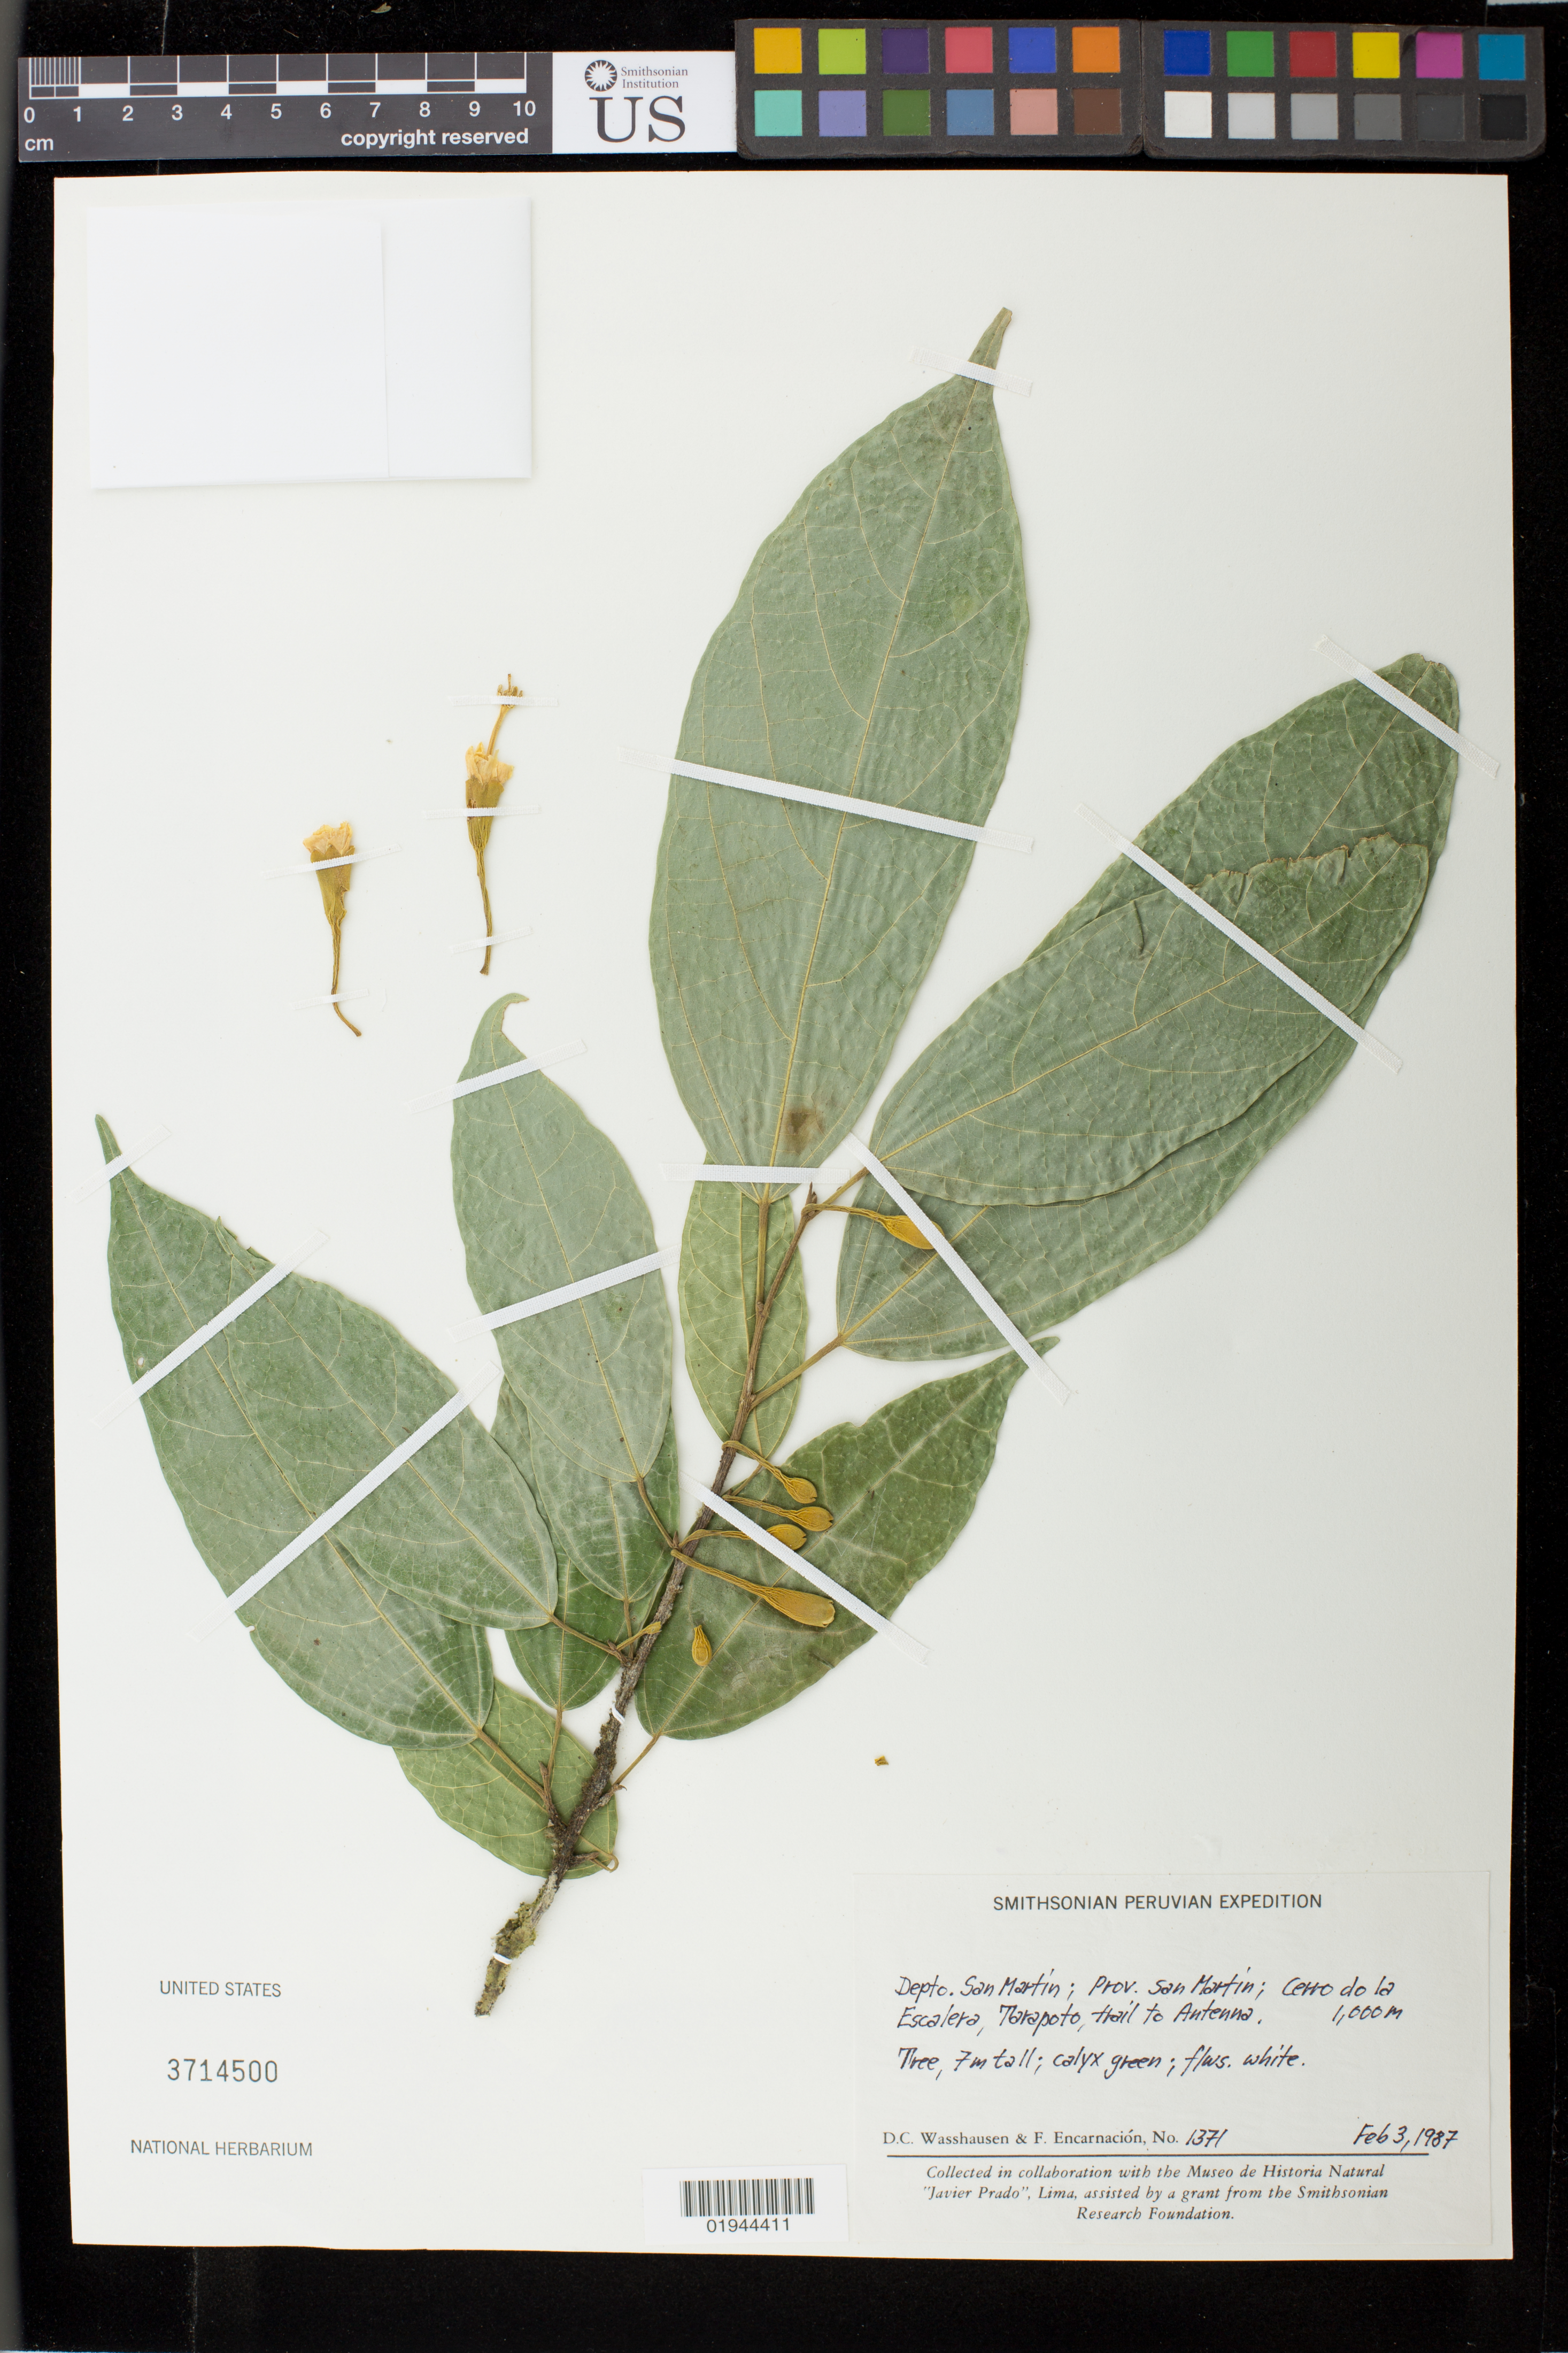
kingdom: Plantae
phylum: Tracheophyta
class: Magnoliopsida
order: Malvales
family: Malvaceae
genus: Matisia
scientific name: Matisia sp.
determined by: Barbosa-Silva, R. G.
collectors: D. C. Wasshausen & F. Encarnación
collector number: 1371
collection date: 1987-02-03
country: Peru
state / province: San Martín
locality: Depto. San Martin; Cerro de la Escalera, Tarapoto, trail to Antenna.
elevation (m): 1000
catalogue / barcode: US 3714500